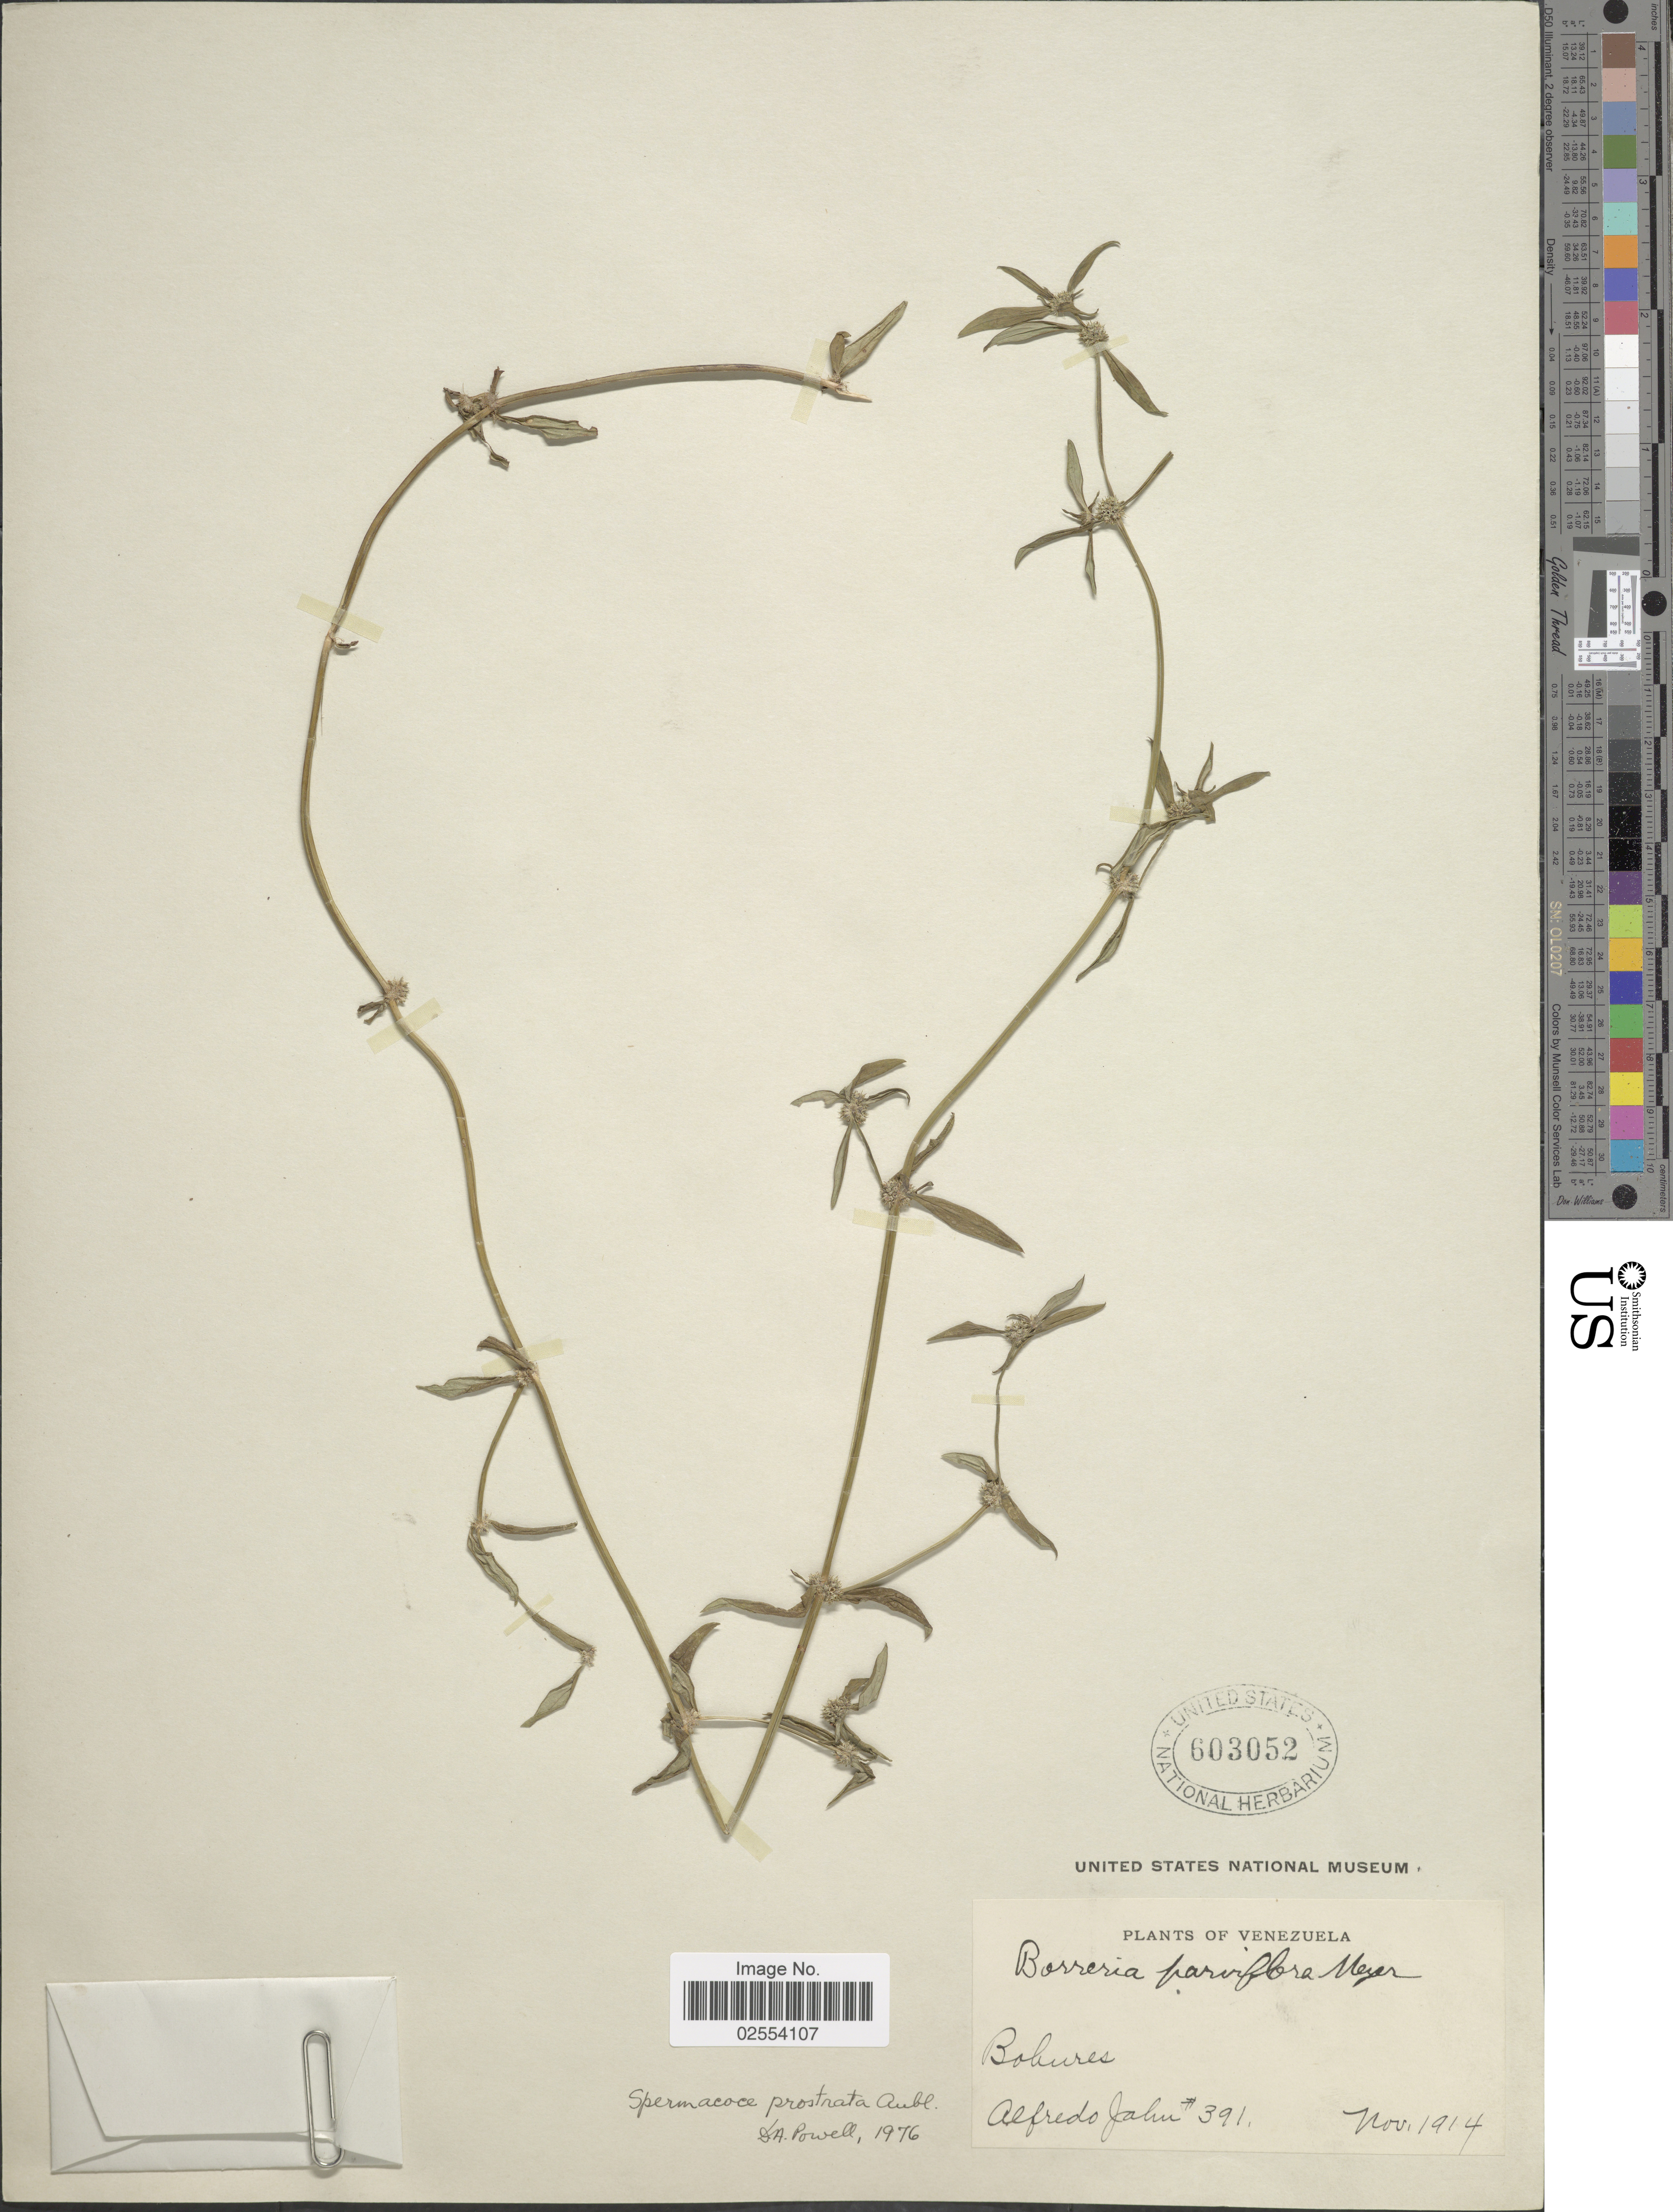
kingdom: Plantae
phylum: Tracheophyta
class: Magnoliopsida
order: Gentianales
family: Rubiaceae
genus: Spermacoce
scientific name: Spermacoce prostrata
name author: Aubl.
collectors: A. Jahn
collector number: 391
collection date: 1914-11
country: Venezuela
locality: Bobures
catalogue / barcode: US 603052